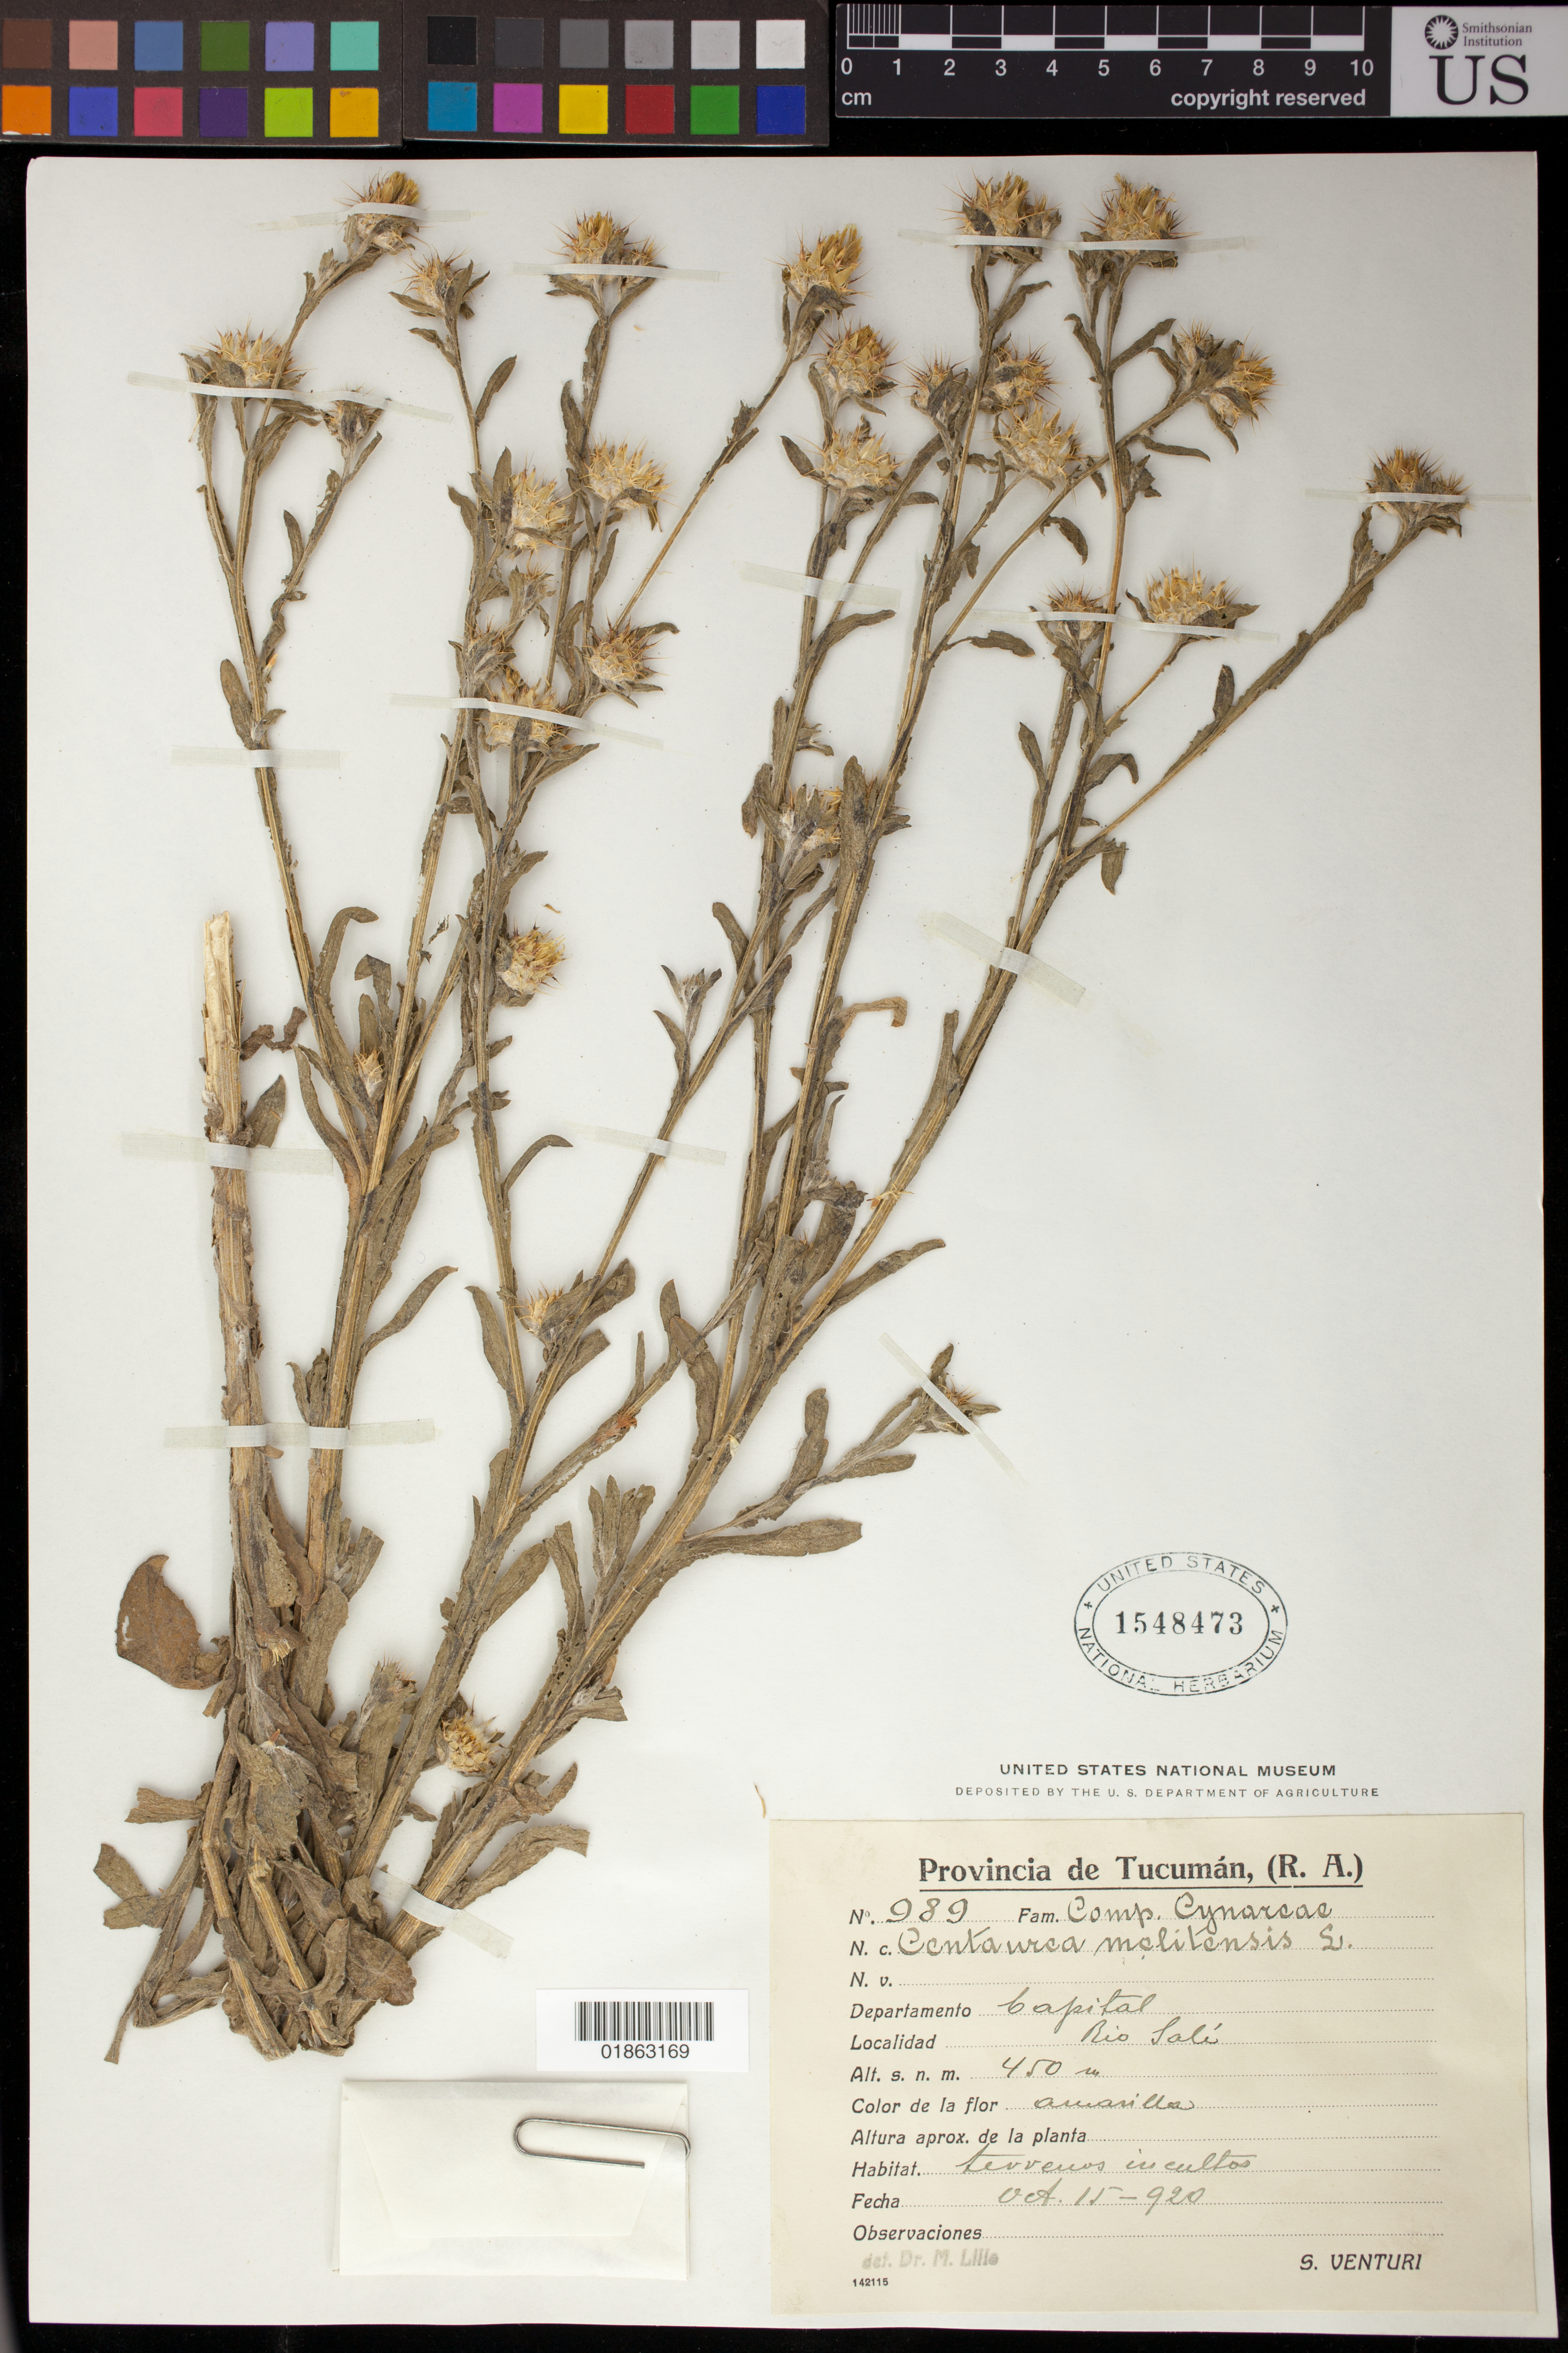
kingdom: Plantae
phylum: Tracheophyta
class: Magnoliopsida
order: Asterales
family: Asteraceae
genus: Centaurea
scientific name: Centaurea melitensis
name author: L.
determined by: Lille, M.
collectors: S. Venturi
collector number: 989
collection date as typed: Oct. 15 -920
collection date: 1920-10-15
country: Argentina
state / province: Tucumán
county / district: Capital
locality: Rio Sali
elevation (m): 450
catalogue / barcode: US 1548473